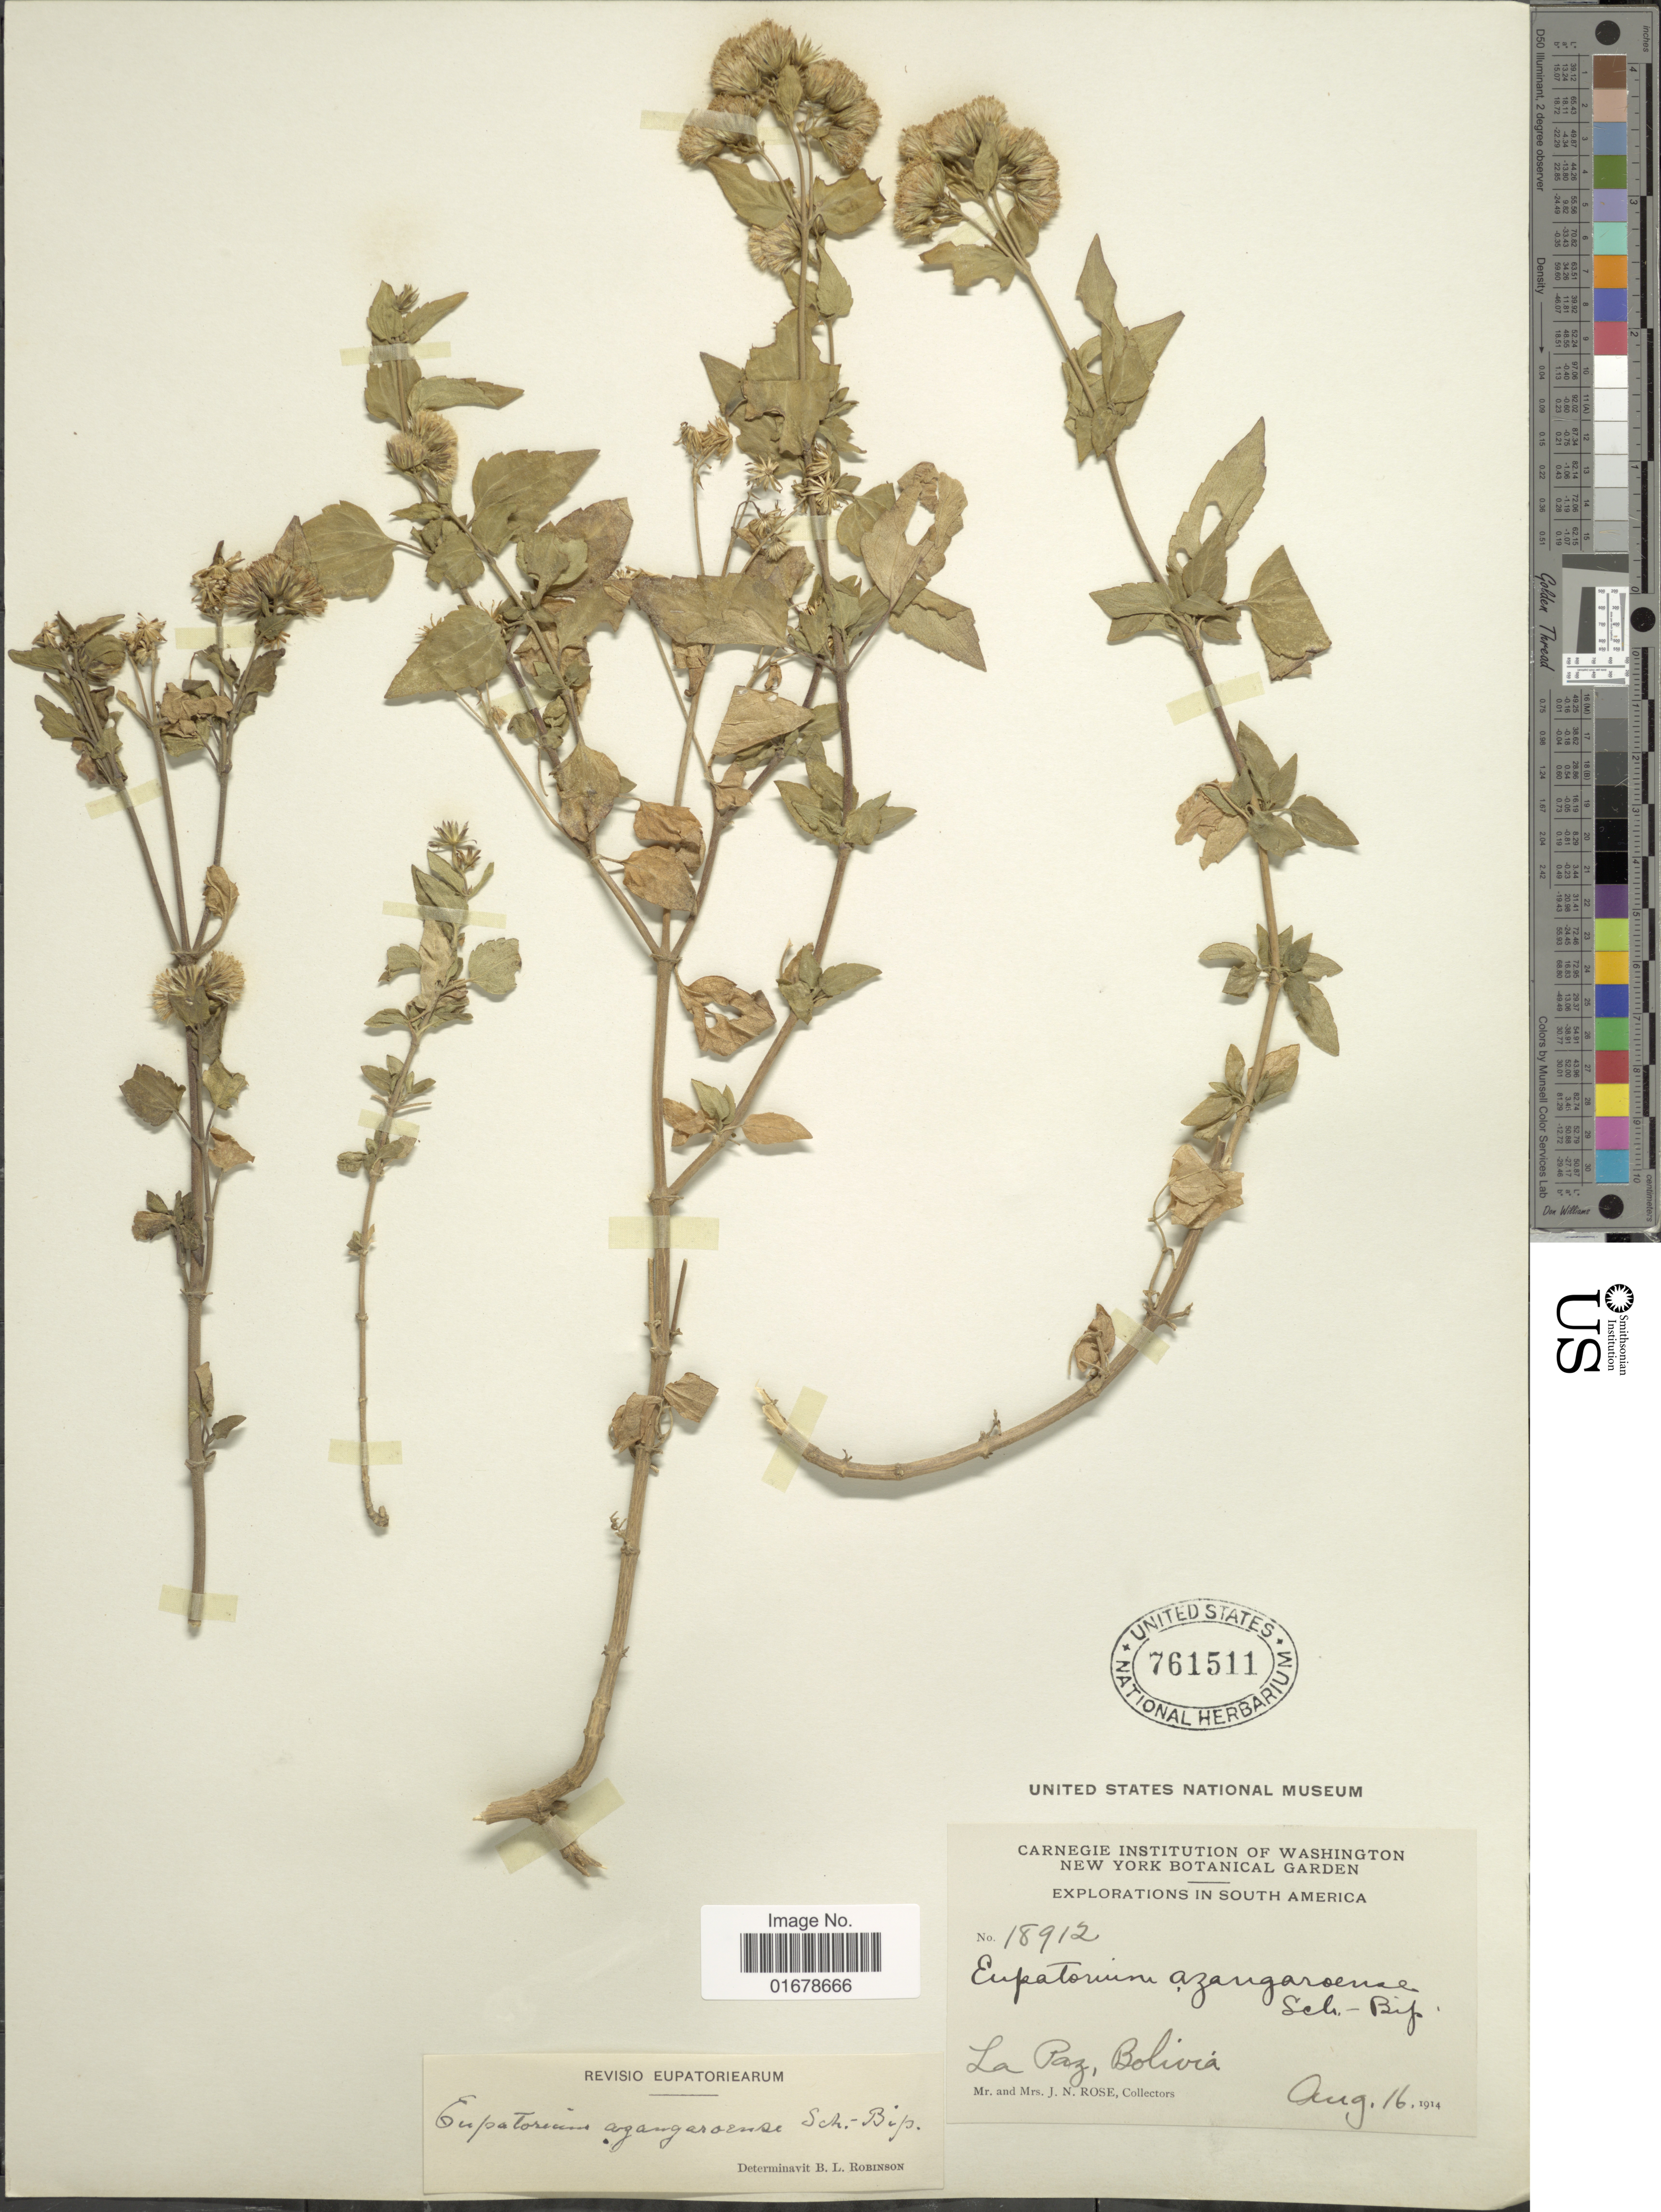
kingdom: Plantae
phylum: Tracheophyta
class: Magnoliopsida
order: Asterales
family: Asteraceae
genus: Ageratina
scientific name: Ageratina azangaroensis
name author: (Sch. Bip. ex Wedd.) R.M. King & H. Rob.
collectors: J. N. Rose & L. B. Rose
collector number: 18912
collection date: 1914-08-16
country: Bolivia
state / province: La Paz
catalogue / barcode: US 761511